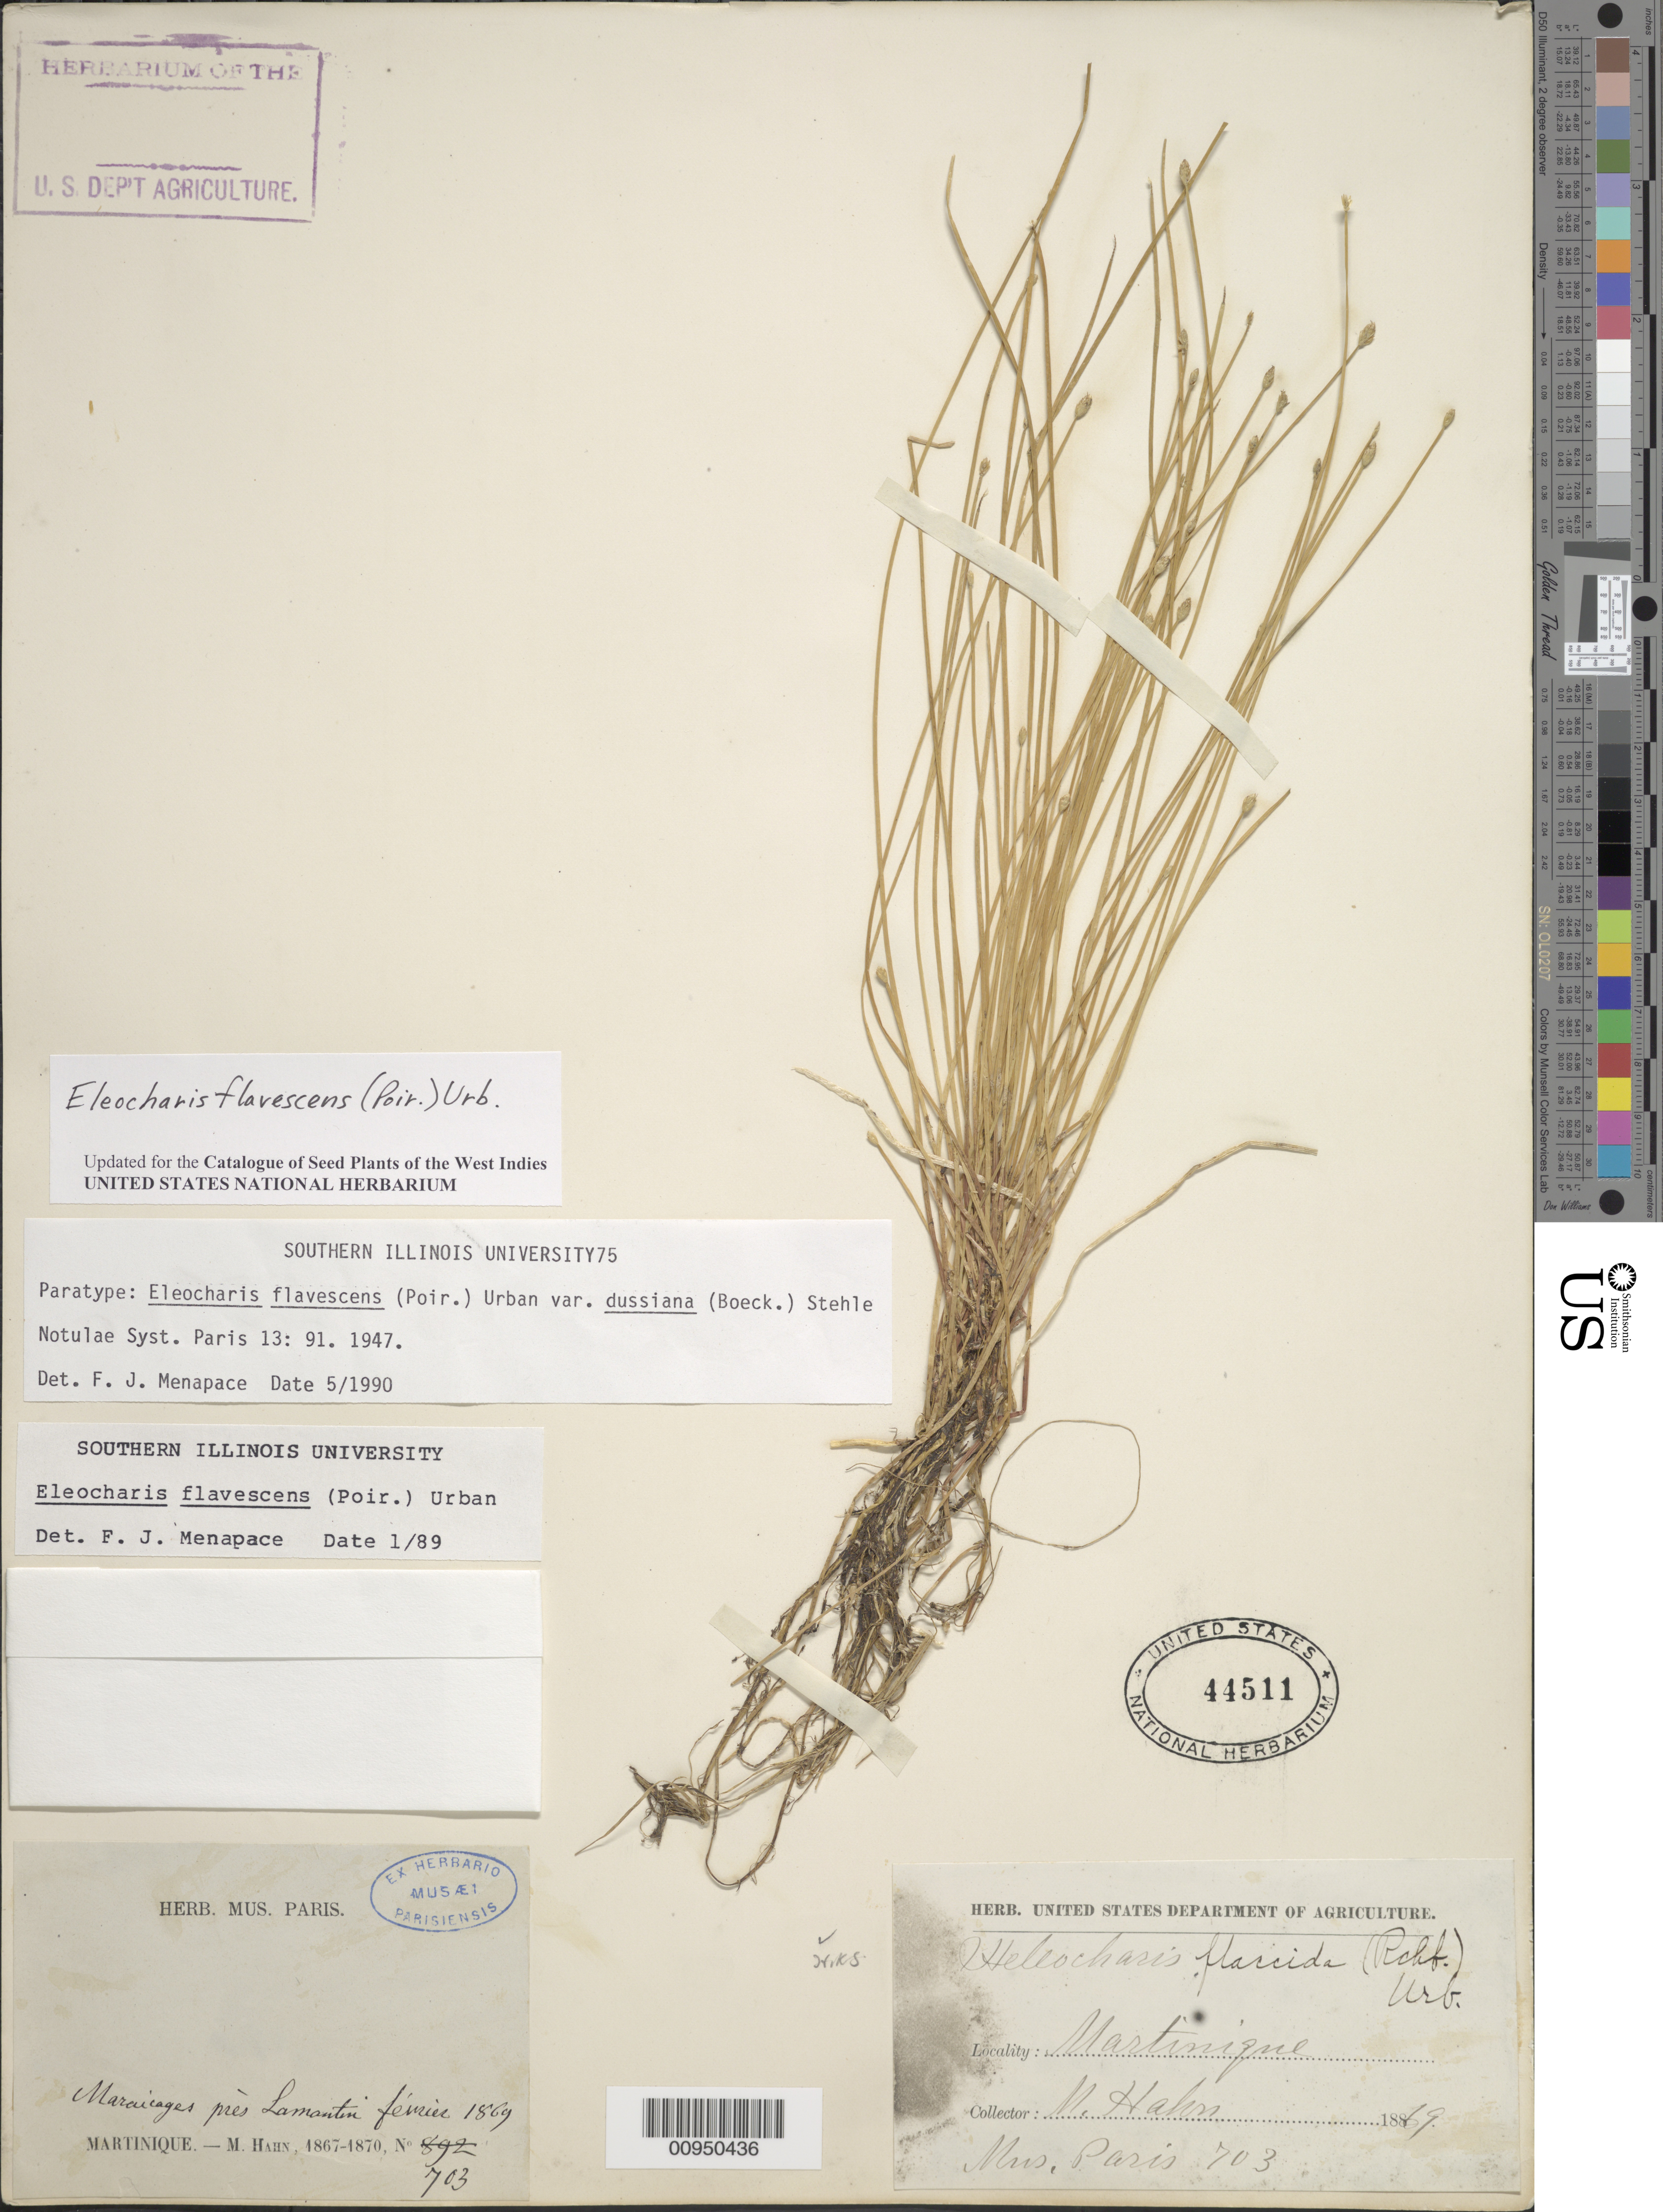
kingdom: Plantae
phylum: Tracheophyta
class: Liliopsida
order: Poales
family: Cyperaceae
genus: Eleocharis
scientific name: Eleocharis flavescens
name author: (Poir.) Urb.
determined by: Strong, M. T., (US), Smithsonian Institution - National Museum of Natural History (UNITED STATES)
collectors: M. Hahn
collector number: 703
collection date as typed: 1886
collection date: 1886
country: Martinique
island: Martinique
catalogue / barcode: US 44511